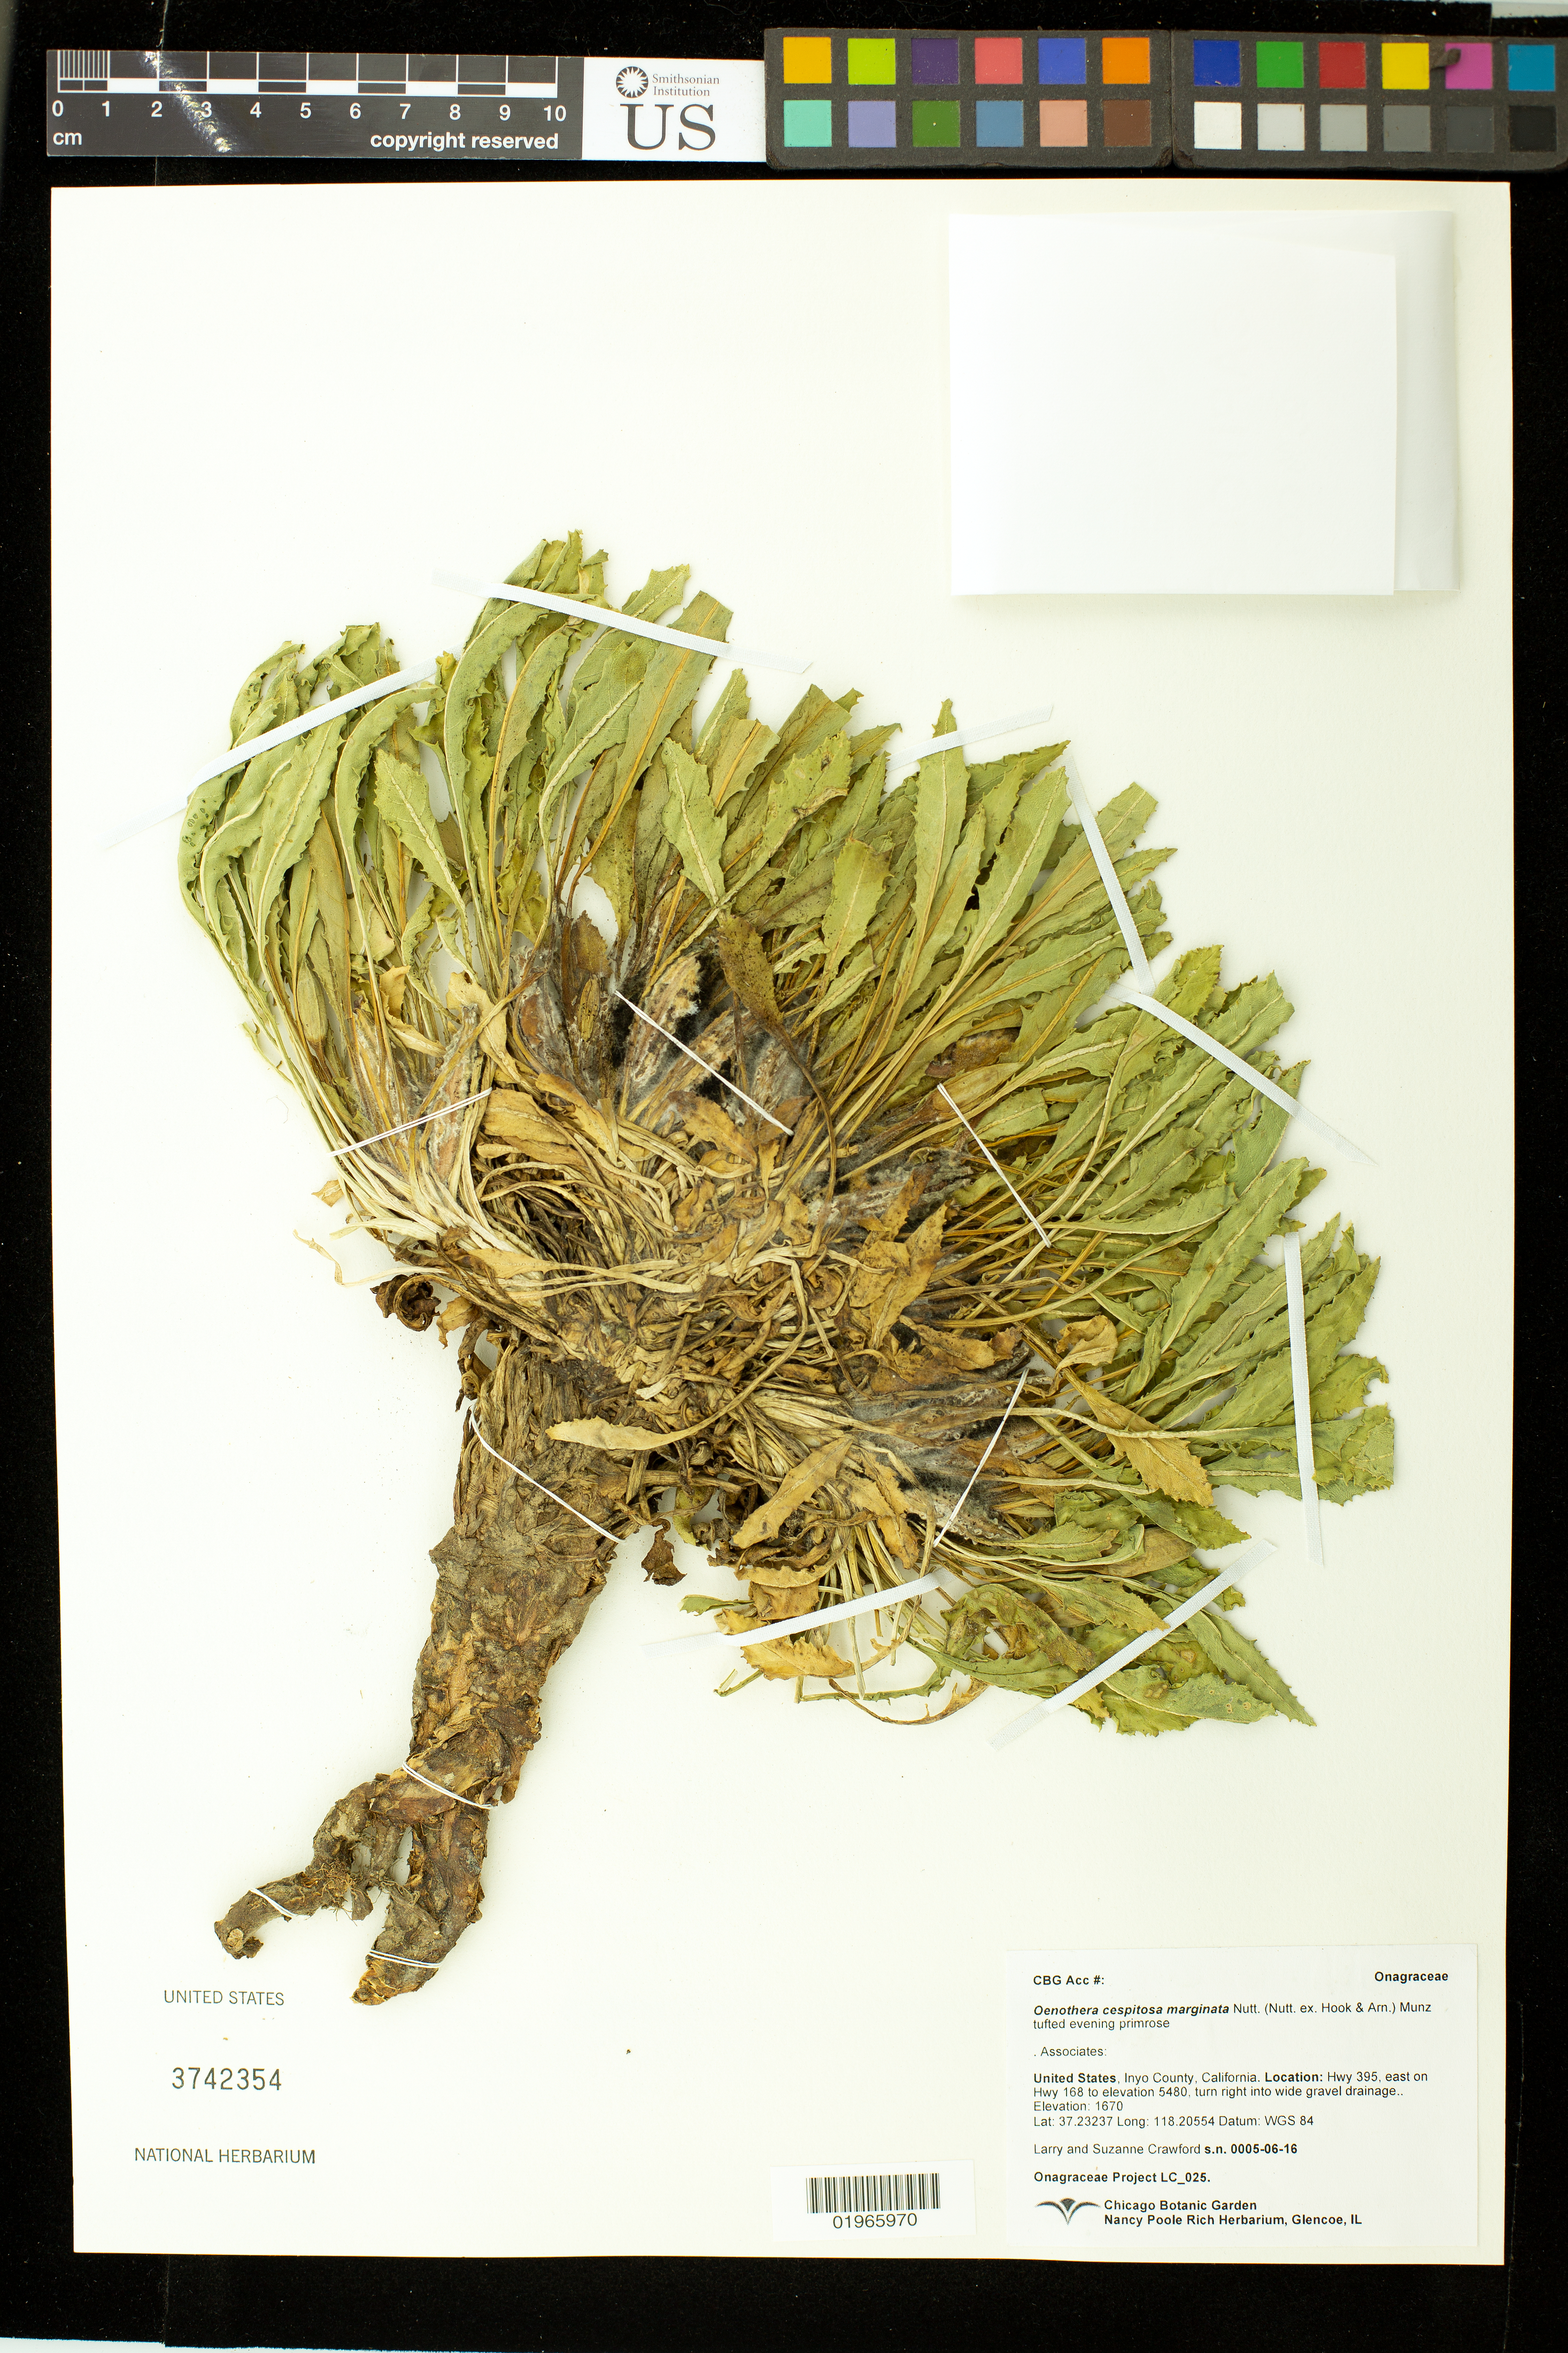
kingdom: Plantae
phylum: Tracheophyta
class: Magnoliopsida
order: Myrtales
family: Onagraceae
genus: Oenothera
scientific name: Oenothera cespitosa subsp. marginata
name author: (Nutt. ex Hook. & Arn.) Munz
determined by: Wagner, W. L., (BOT), Smithsonian Institution - National Museum of Natural History (UNITED STATES)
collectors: L. Crawford & S. Crawford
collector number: LC 025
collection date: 2016-06-05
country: United States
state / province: California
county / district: Inyo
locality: Hwy 395, east on Hwy 168 to elevation 5480, turn right into wide gravel drainage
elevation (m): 1670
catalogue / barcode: US 3742354